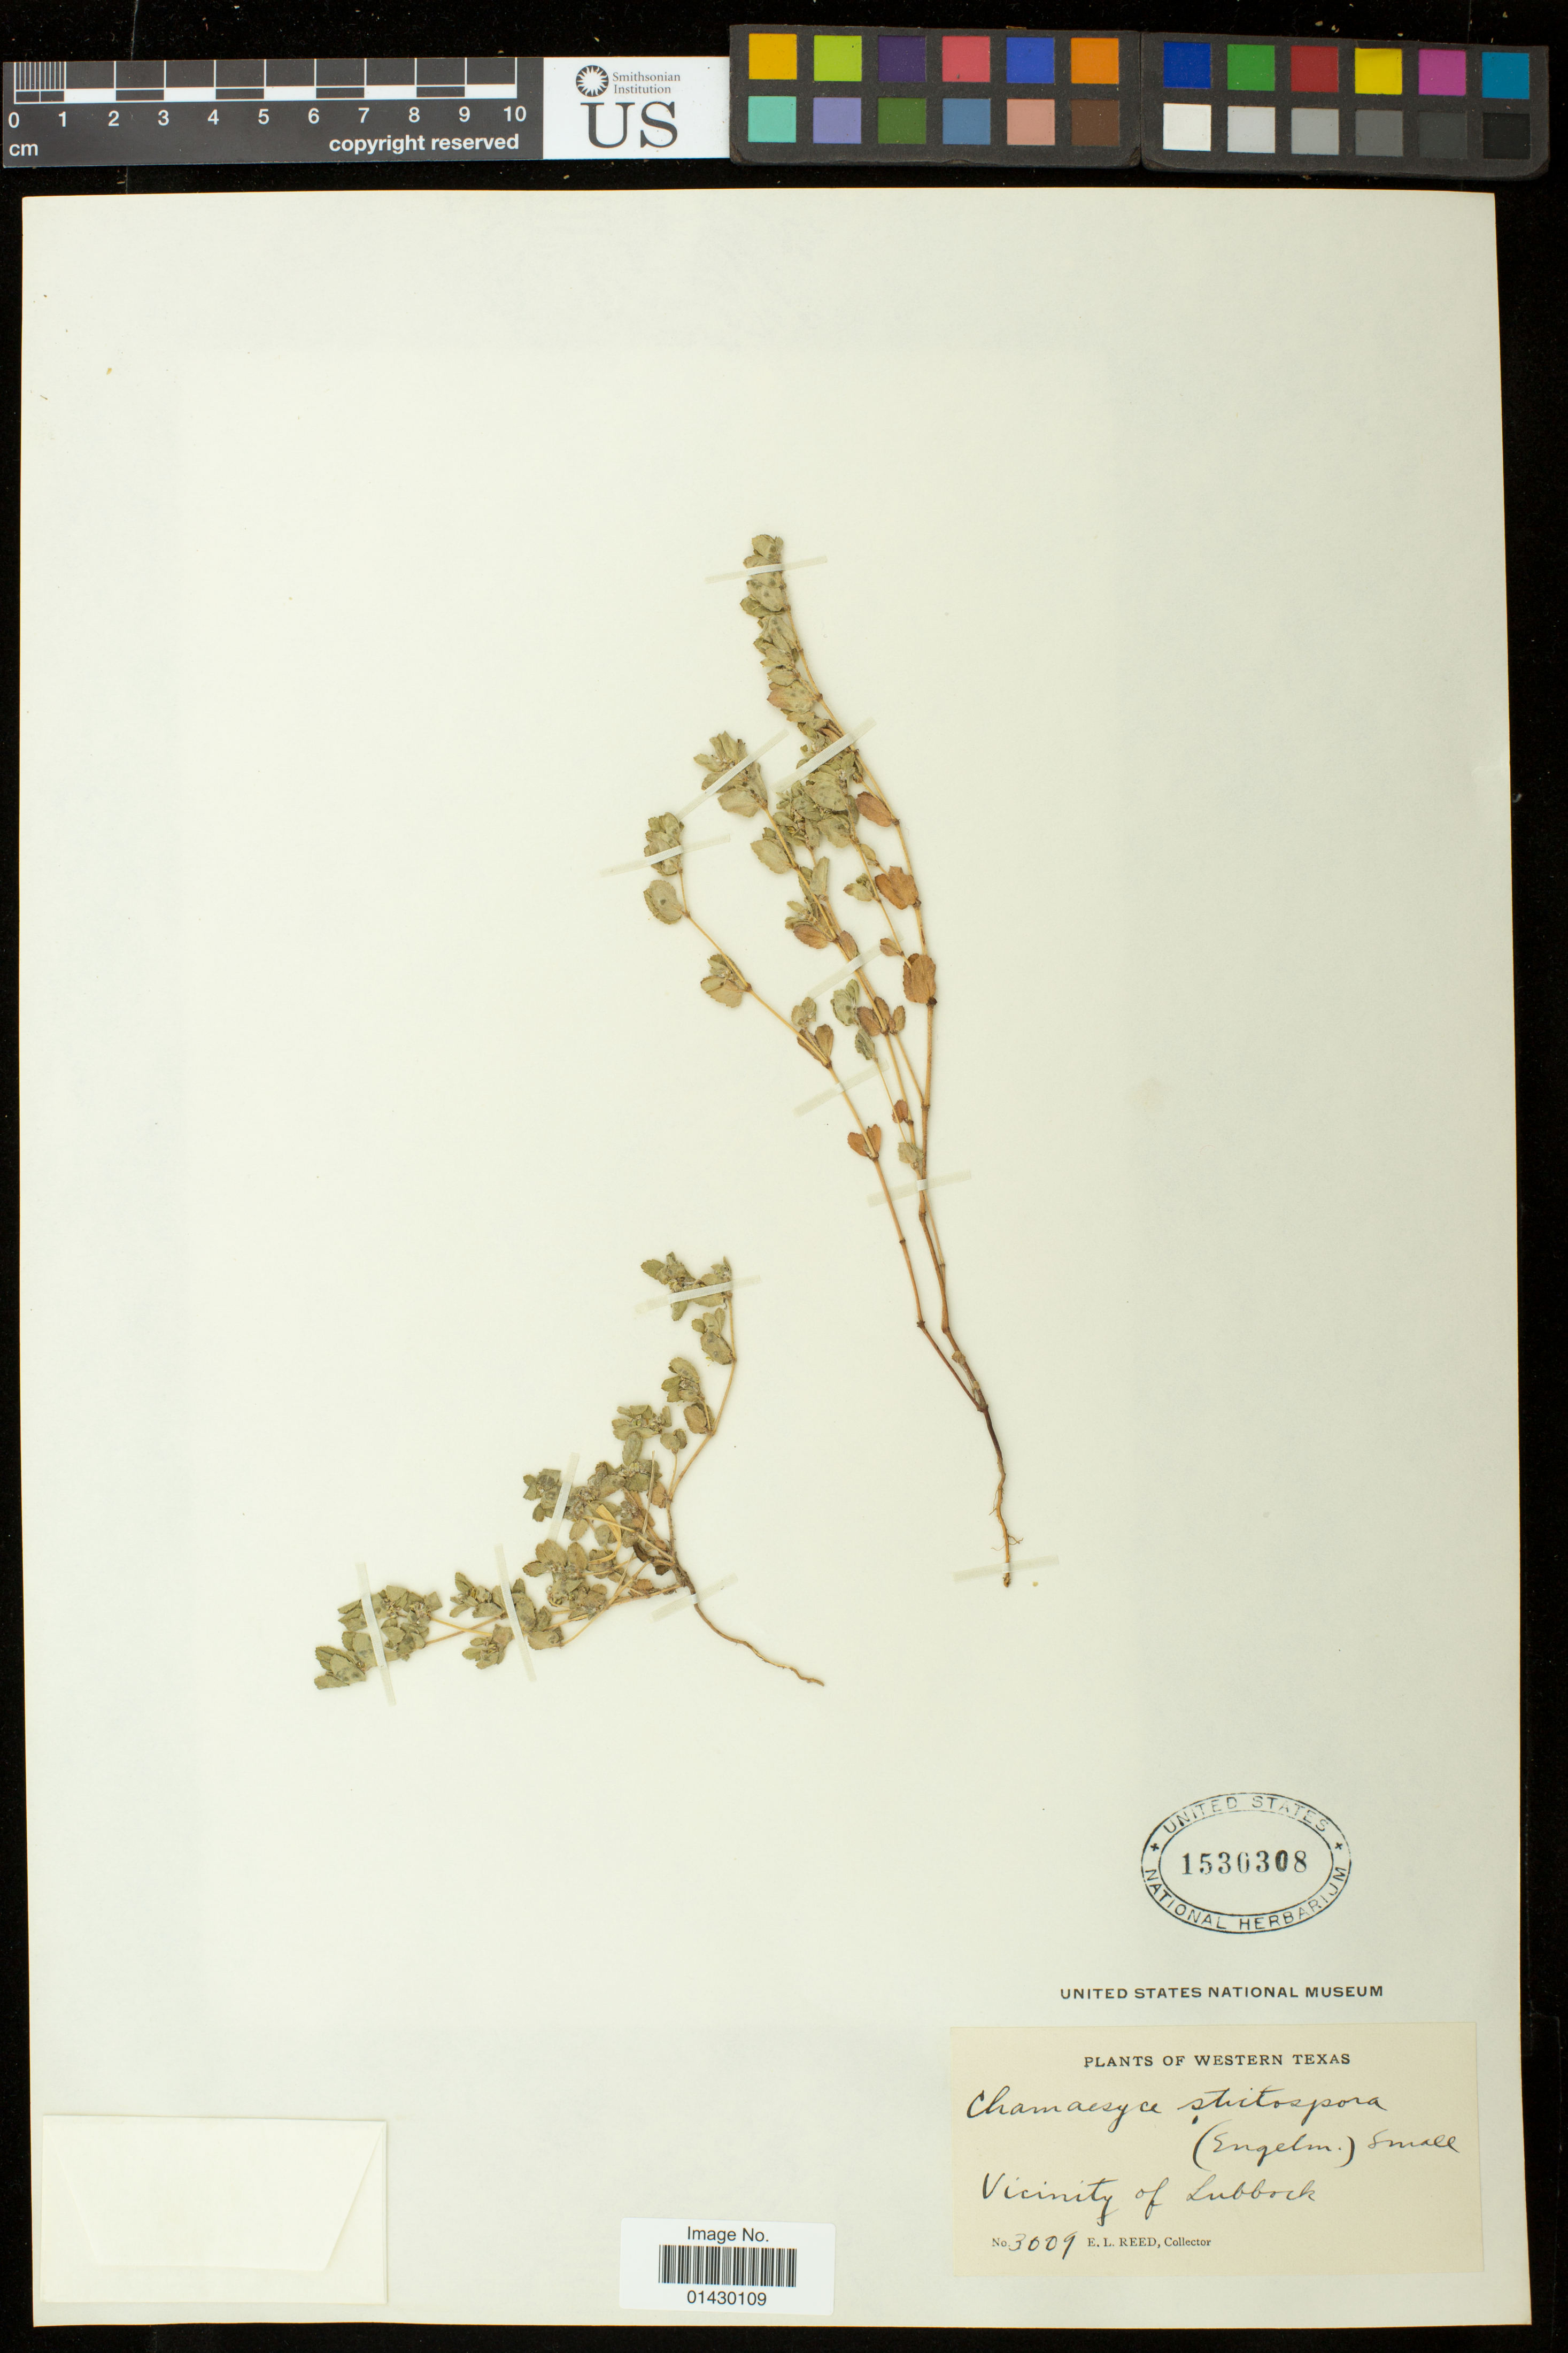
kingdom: Plantae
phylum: Tracheophyta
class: Magnoliopsida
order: Malpighiales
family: Euphorbiaceae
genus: Euphorbia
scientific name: Euphorbia stictospora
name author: Engelm.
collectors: E. Reed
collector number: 3009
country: United States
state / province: Texas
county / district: Lubbock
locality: Vicinity of Lubbock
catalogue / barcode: US 1530308